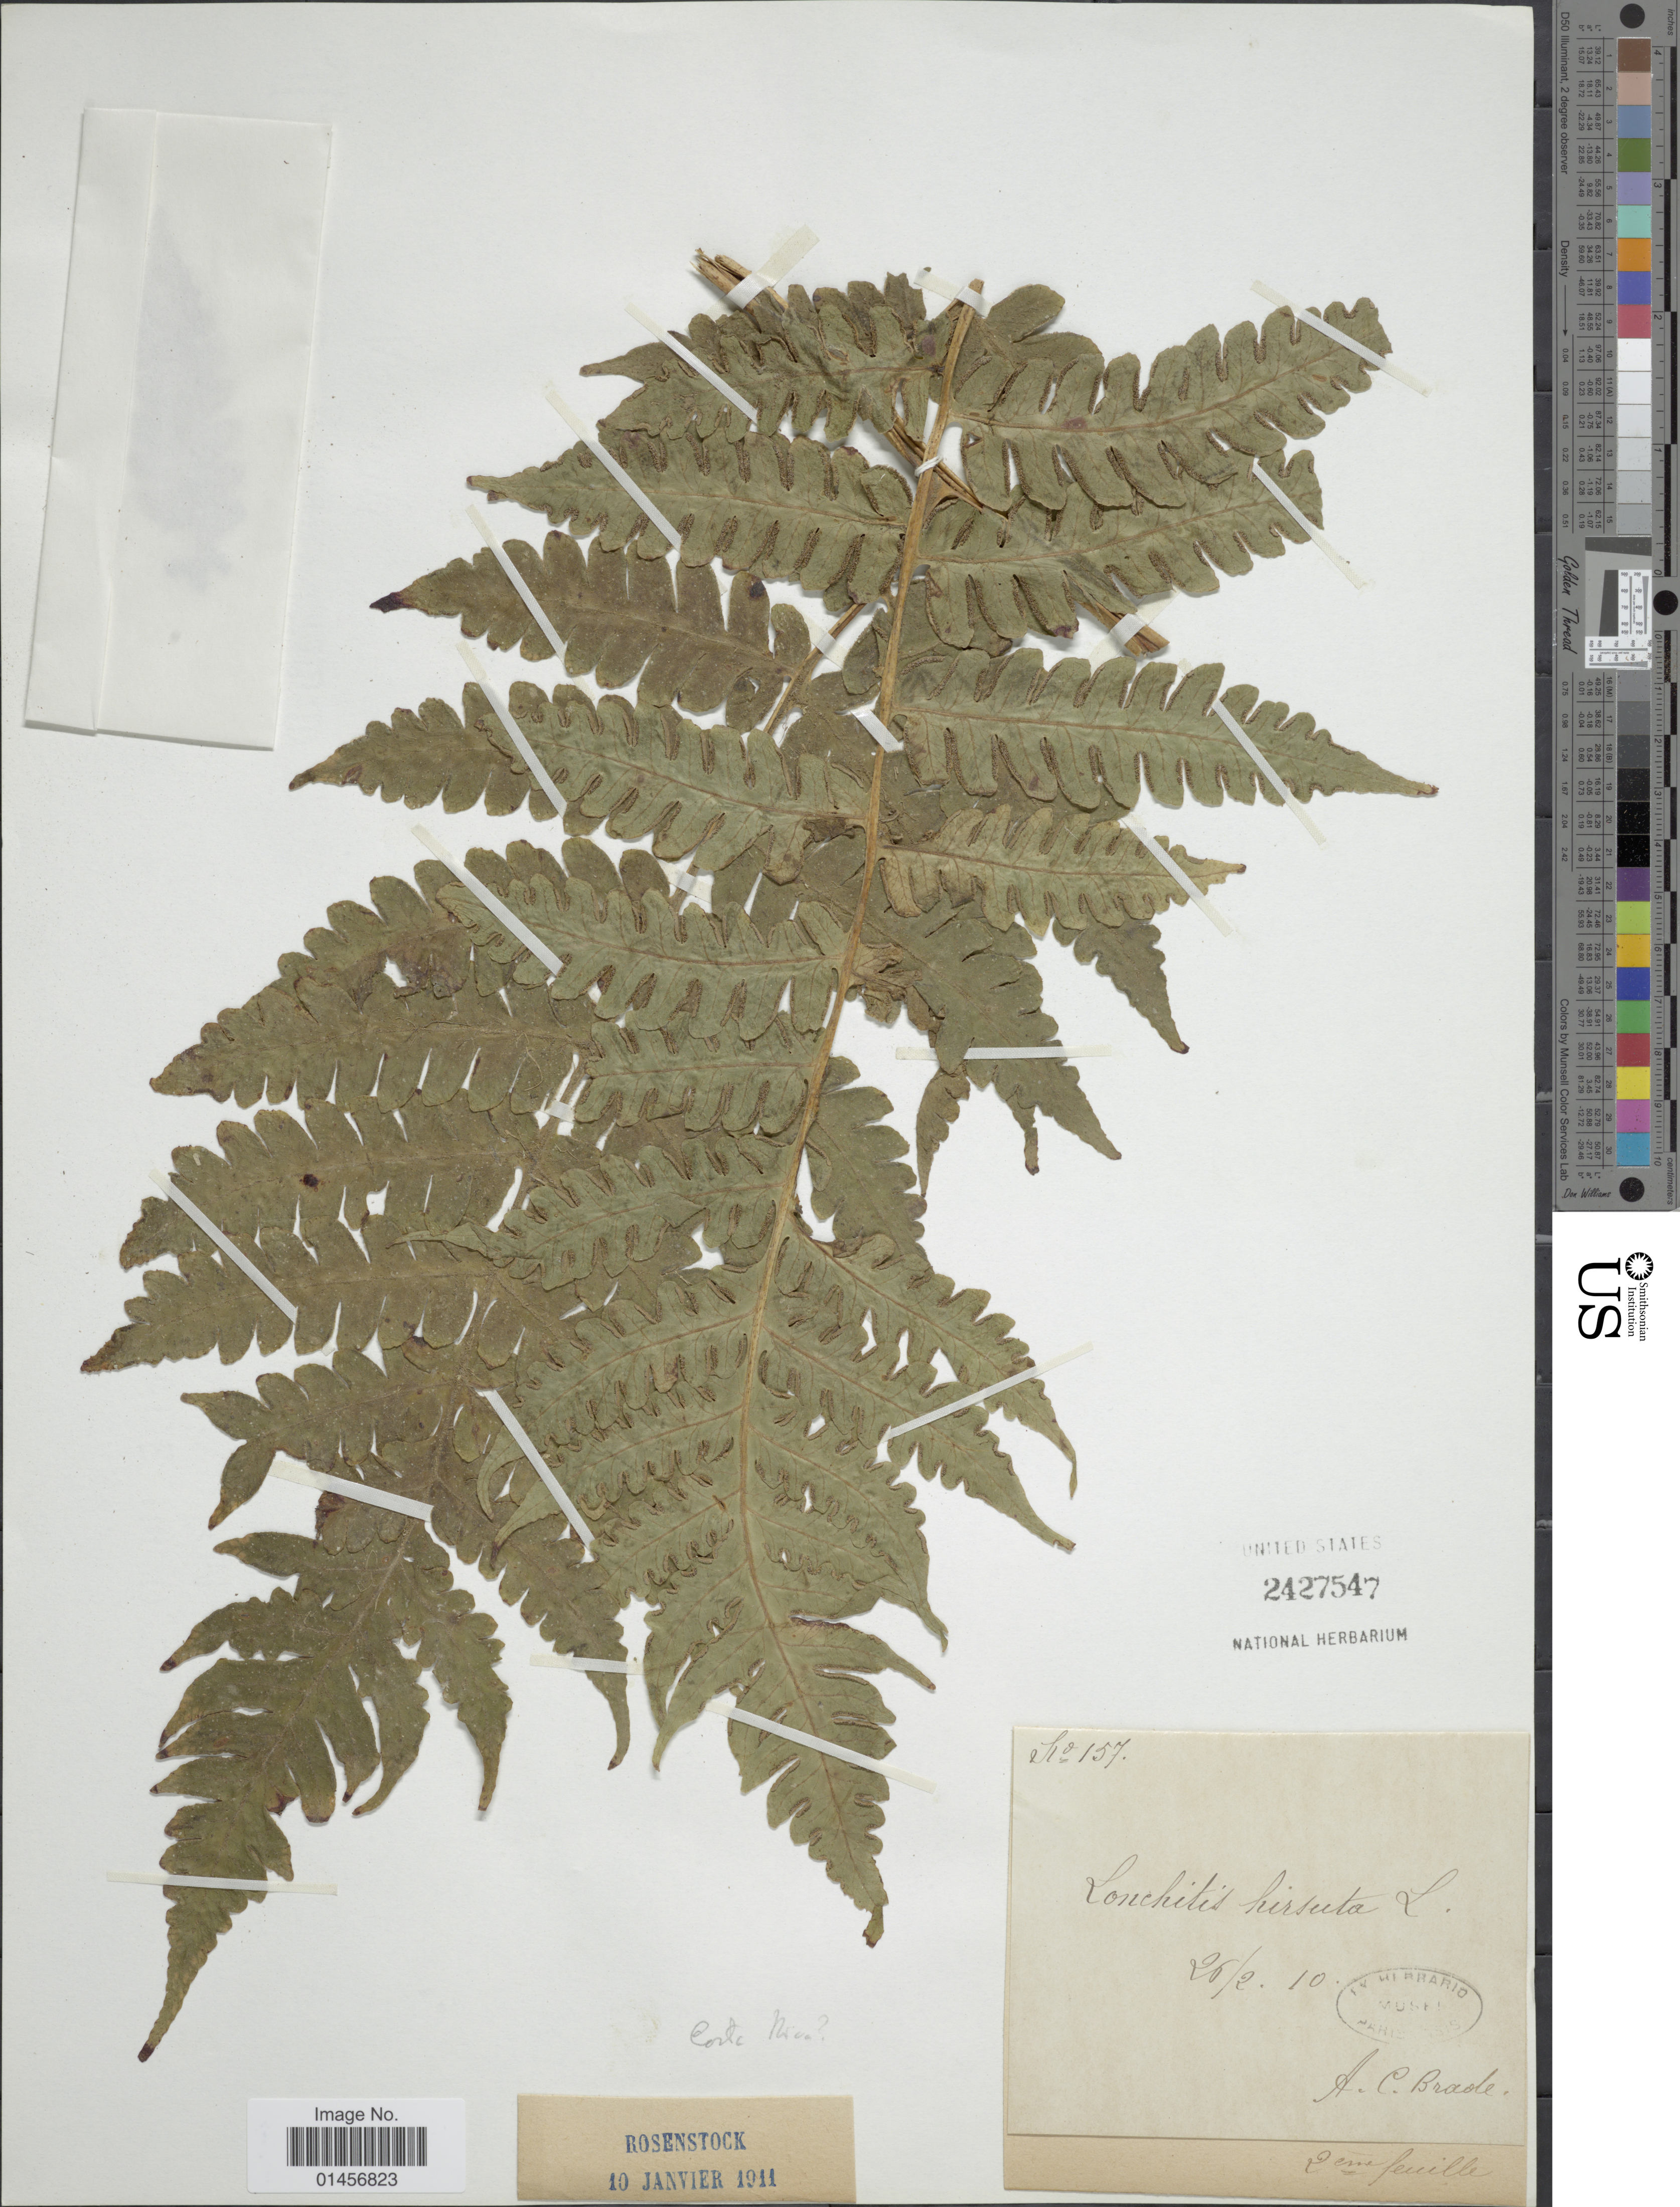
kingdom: Plantae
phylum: Tracheophyta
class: Polypodiopsida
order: Polypodiales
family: Lonchitidaceae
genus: Lonchitis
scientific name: Lonchitis hirsuta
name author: L.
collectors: A. C. Brade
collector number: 157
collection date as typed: Transcribed d/m/y: 26/2/10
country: Costa Rica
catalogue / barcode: US 2427547